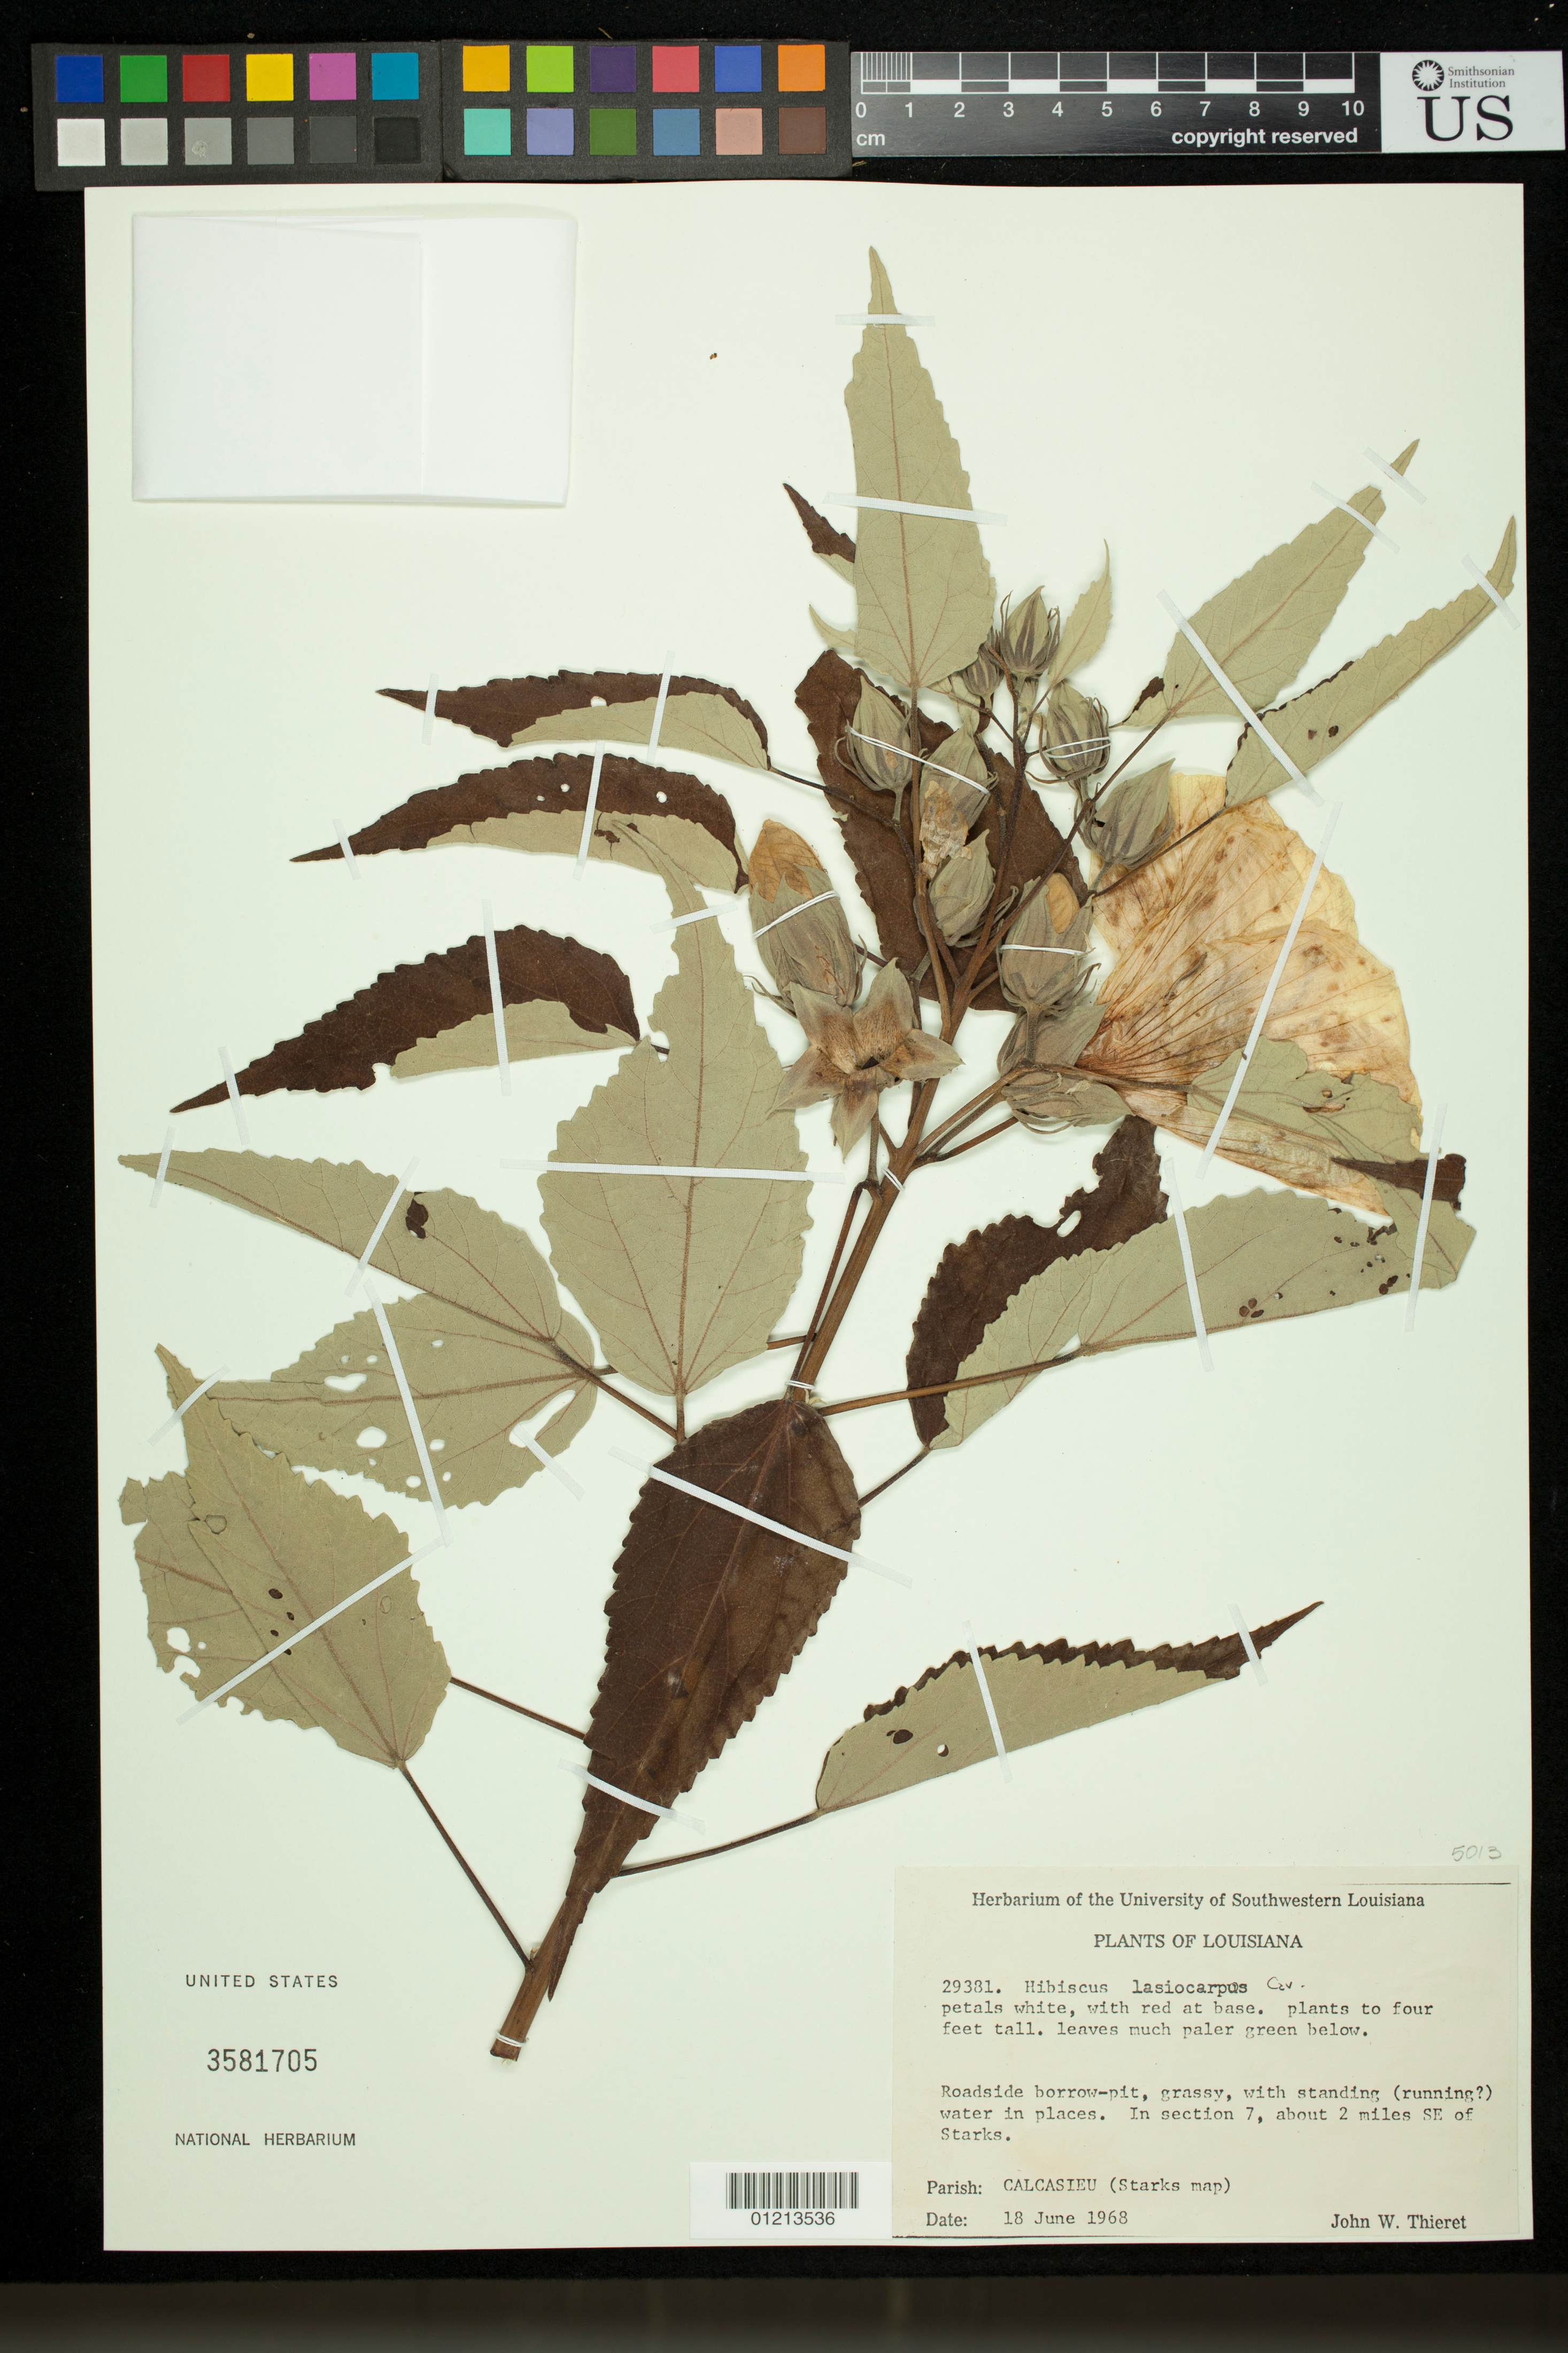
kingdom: Plantae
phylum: Tracheophyta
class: Magnoliopsida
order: Malvales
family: Malvaceae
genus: Hibiscus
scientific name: Hibiscus lasiocarpos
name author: Cav.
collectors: J. W. Thieret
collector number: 29381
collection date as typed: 18 Jun 1968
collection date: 1968-06-18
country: United States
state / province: Louisiana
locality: Roadside borrow-pit, grassy, with standing (running?) water in places.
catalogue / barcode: US 3581705